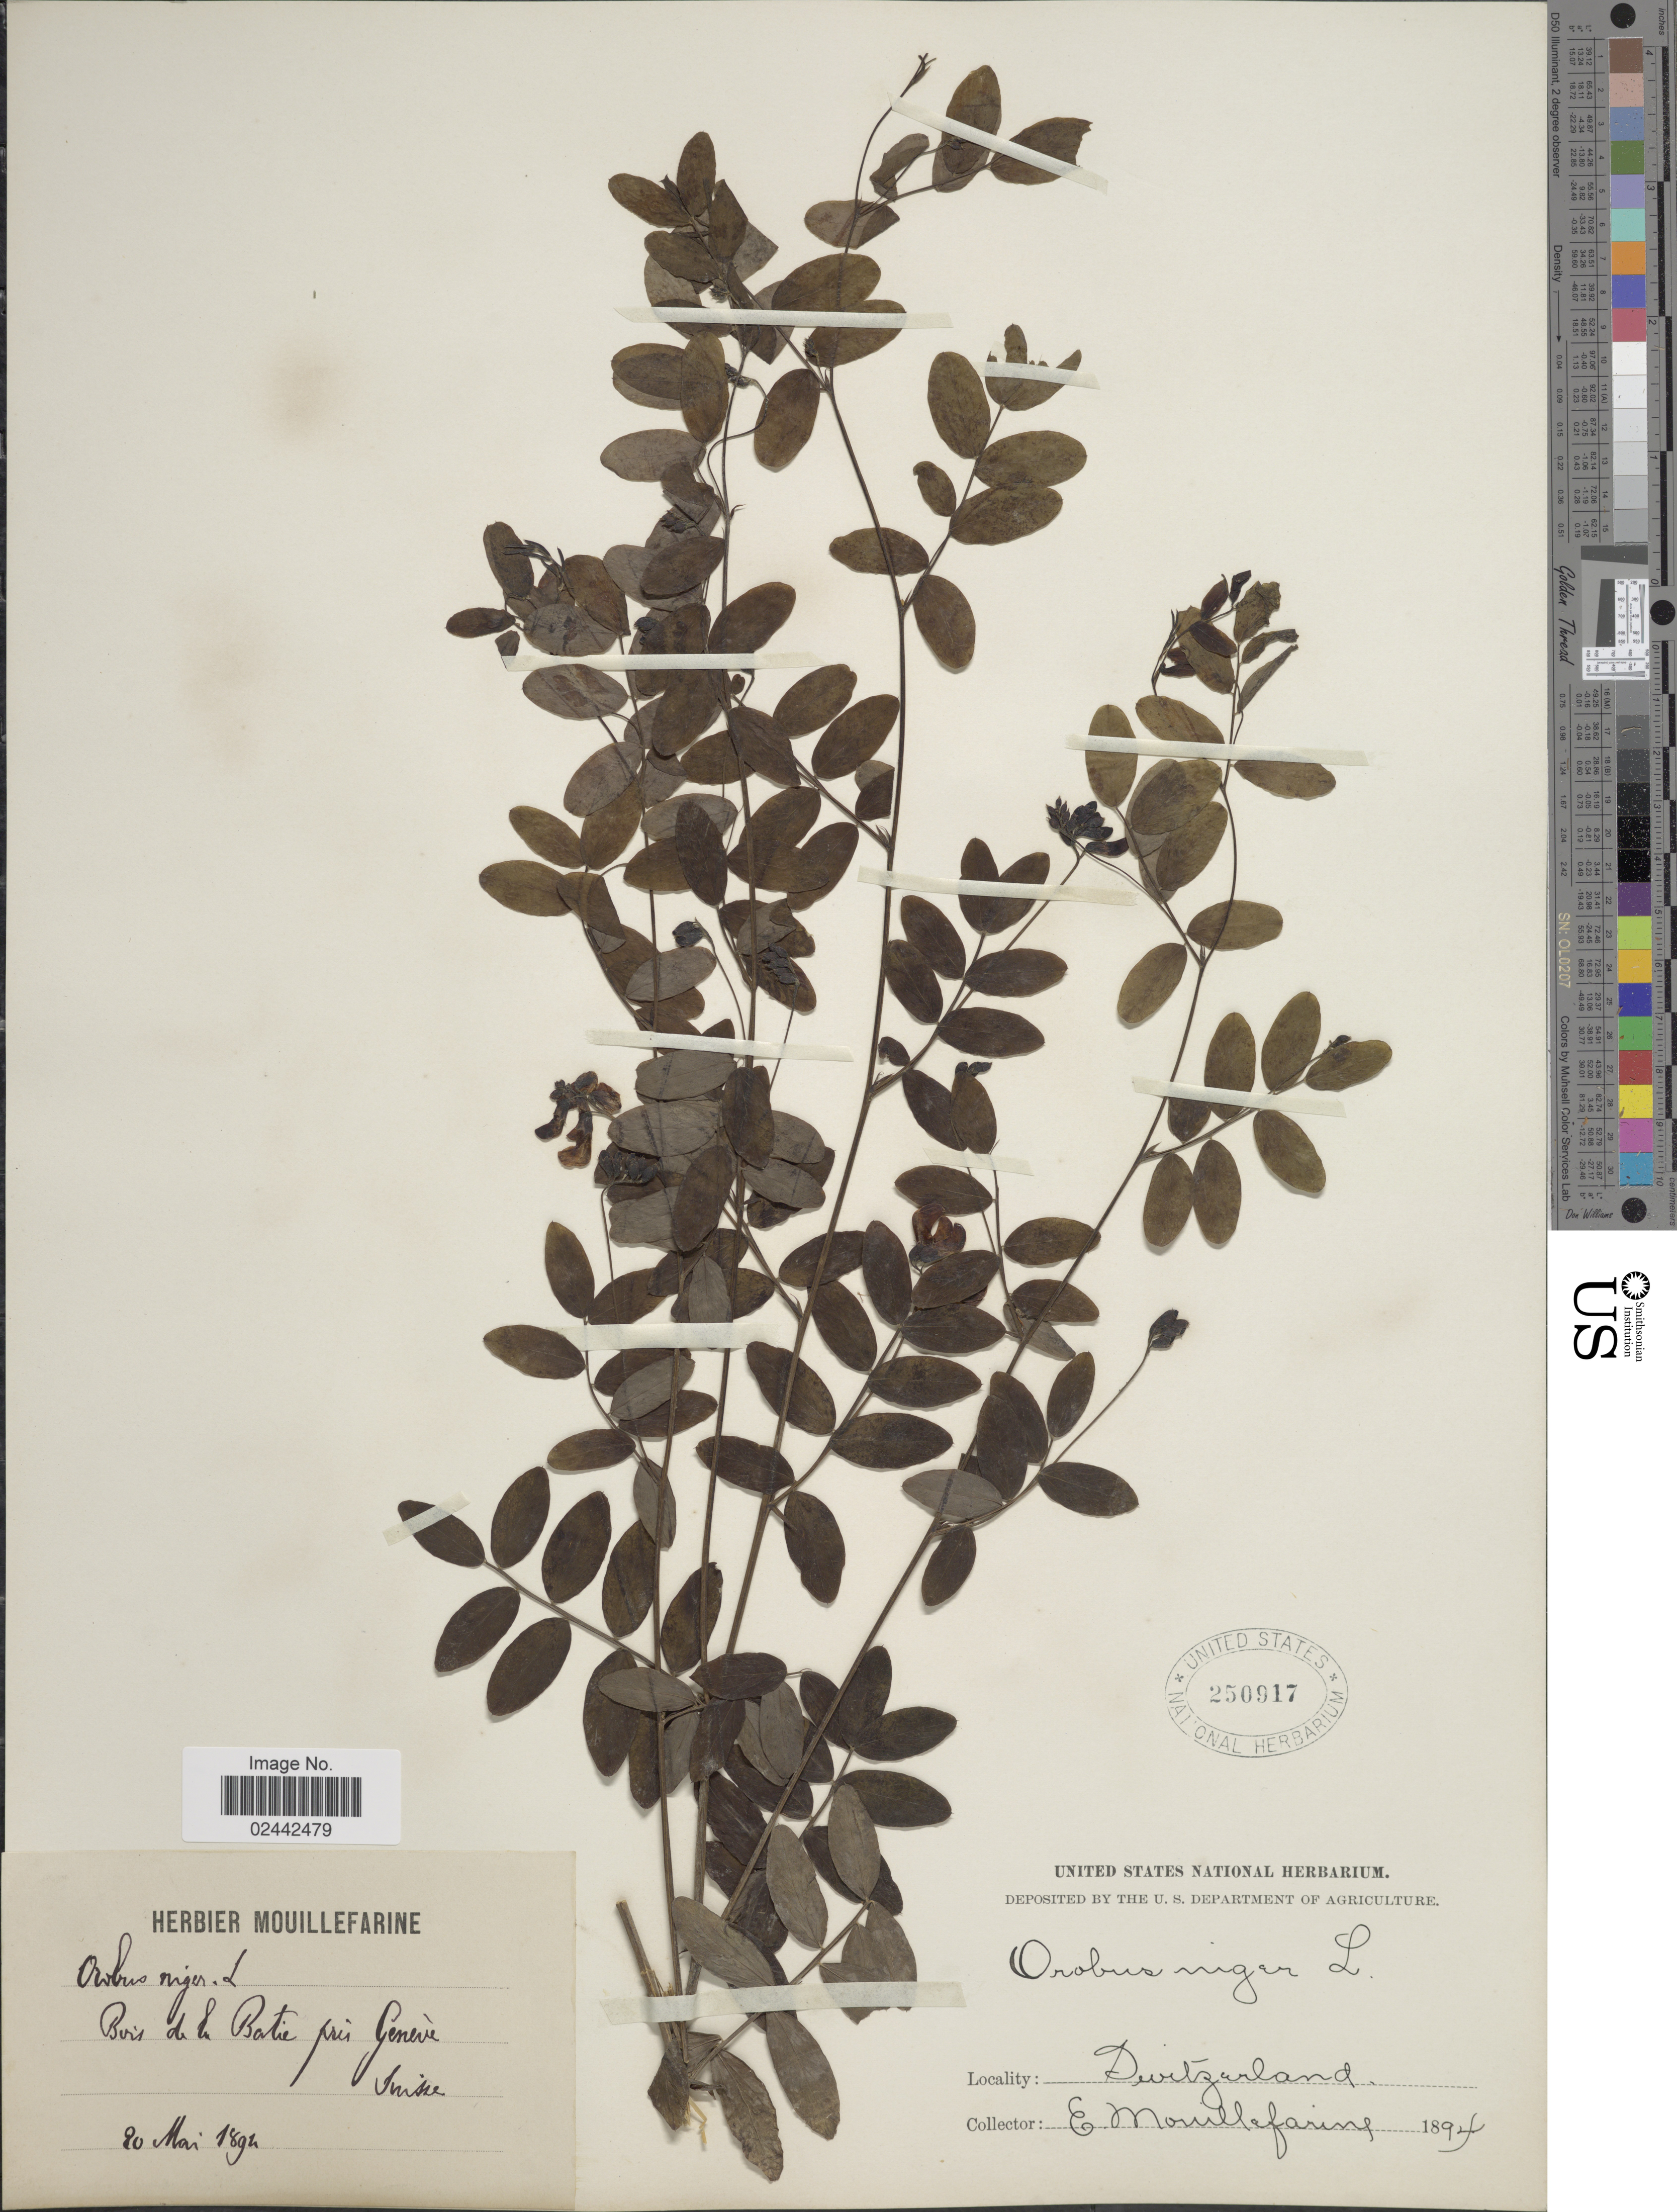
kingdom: Plantae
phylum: Tracheophyta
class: Magnoliopsida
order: Fabales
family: Fabaceae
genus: Lathyrus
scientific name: Lathyrus niger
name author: (L.) Bernh.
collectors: E. Mouillefarine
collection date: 1894-05-20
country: Switzerland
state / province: Genève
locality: Switzerland. Bois de la Batie pres Geneve, Suisse.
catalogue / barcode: US 250917